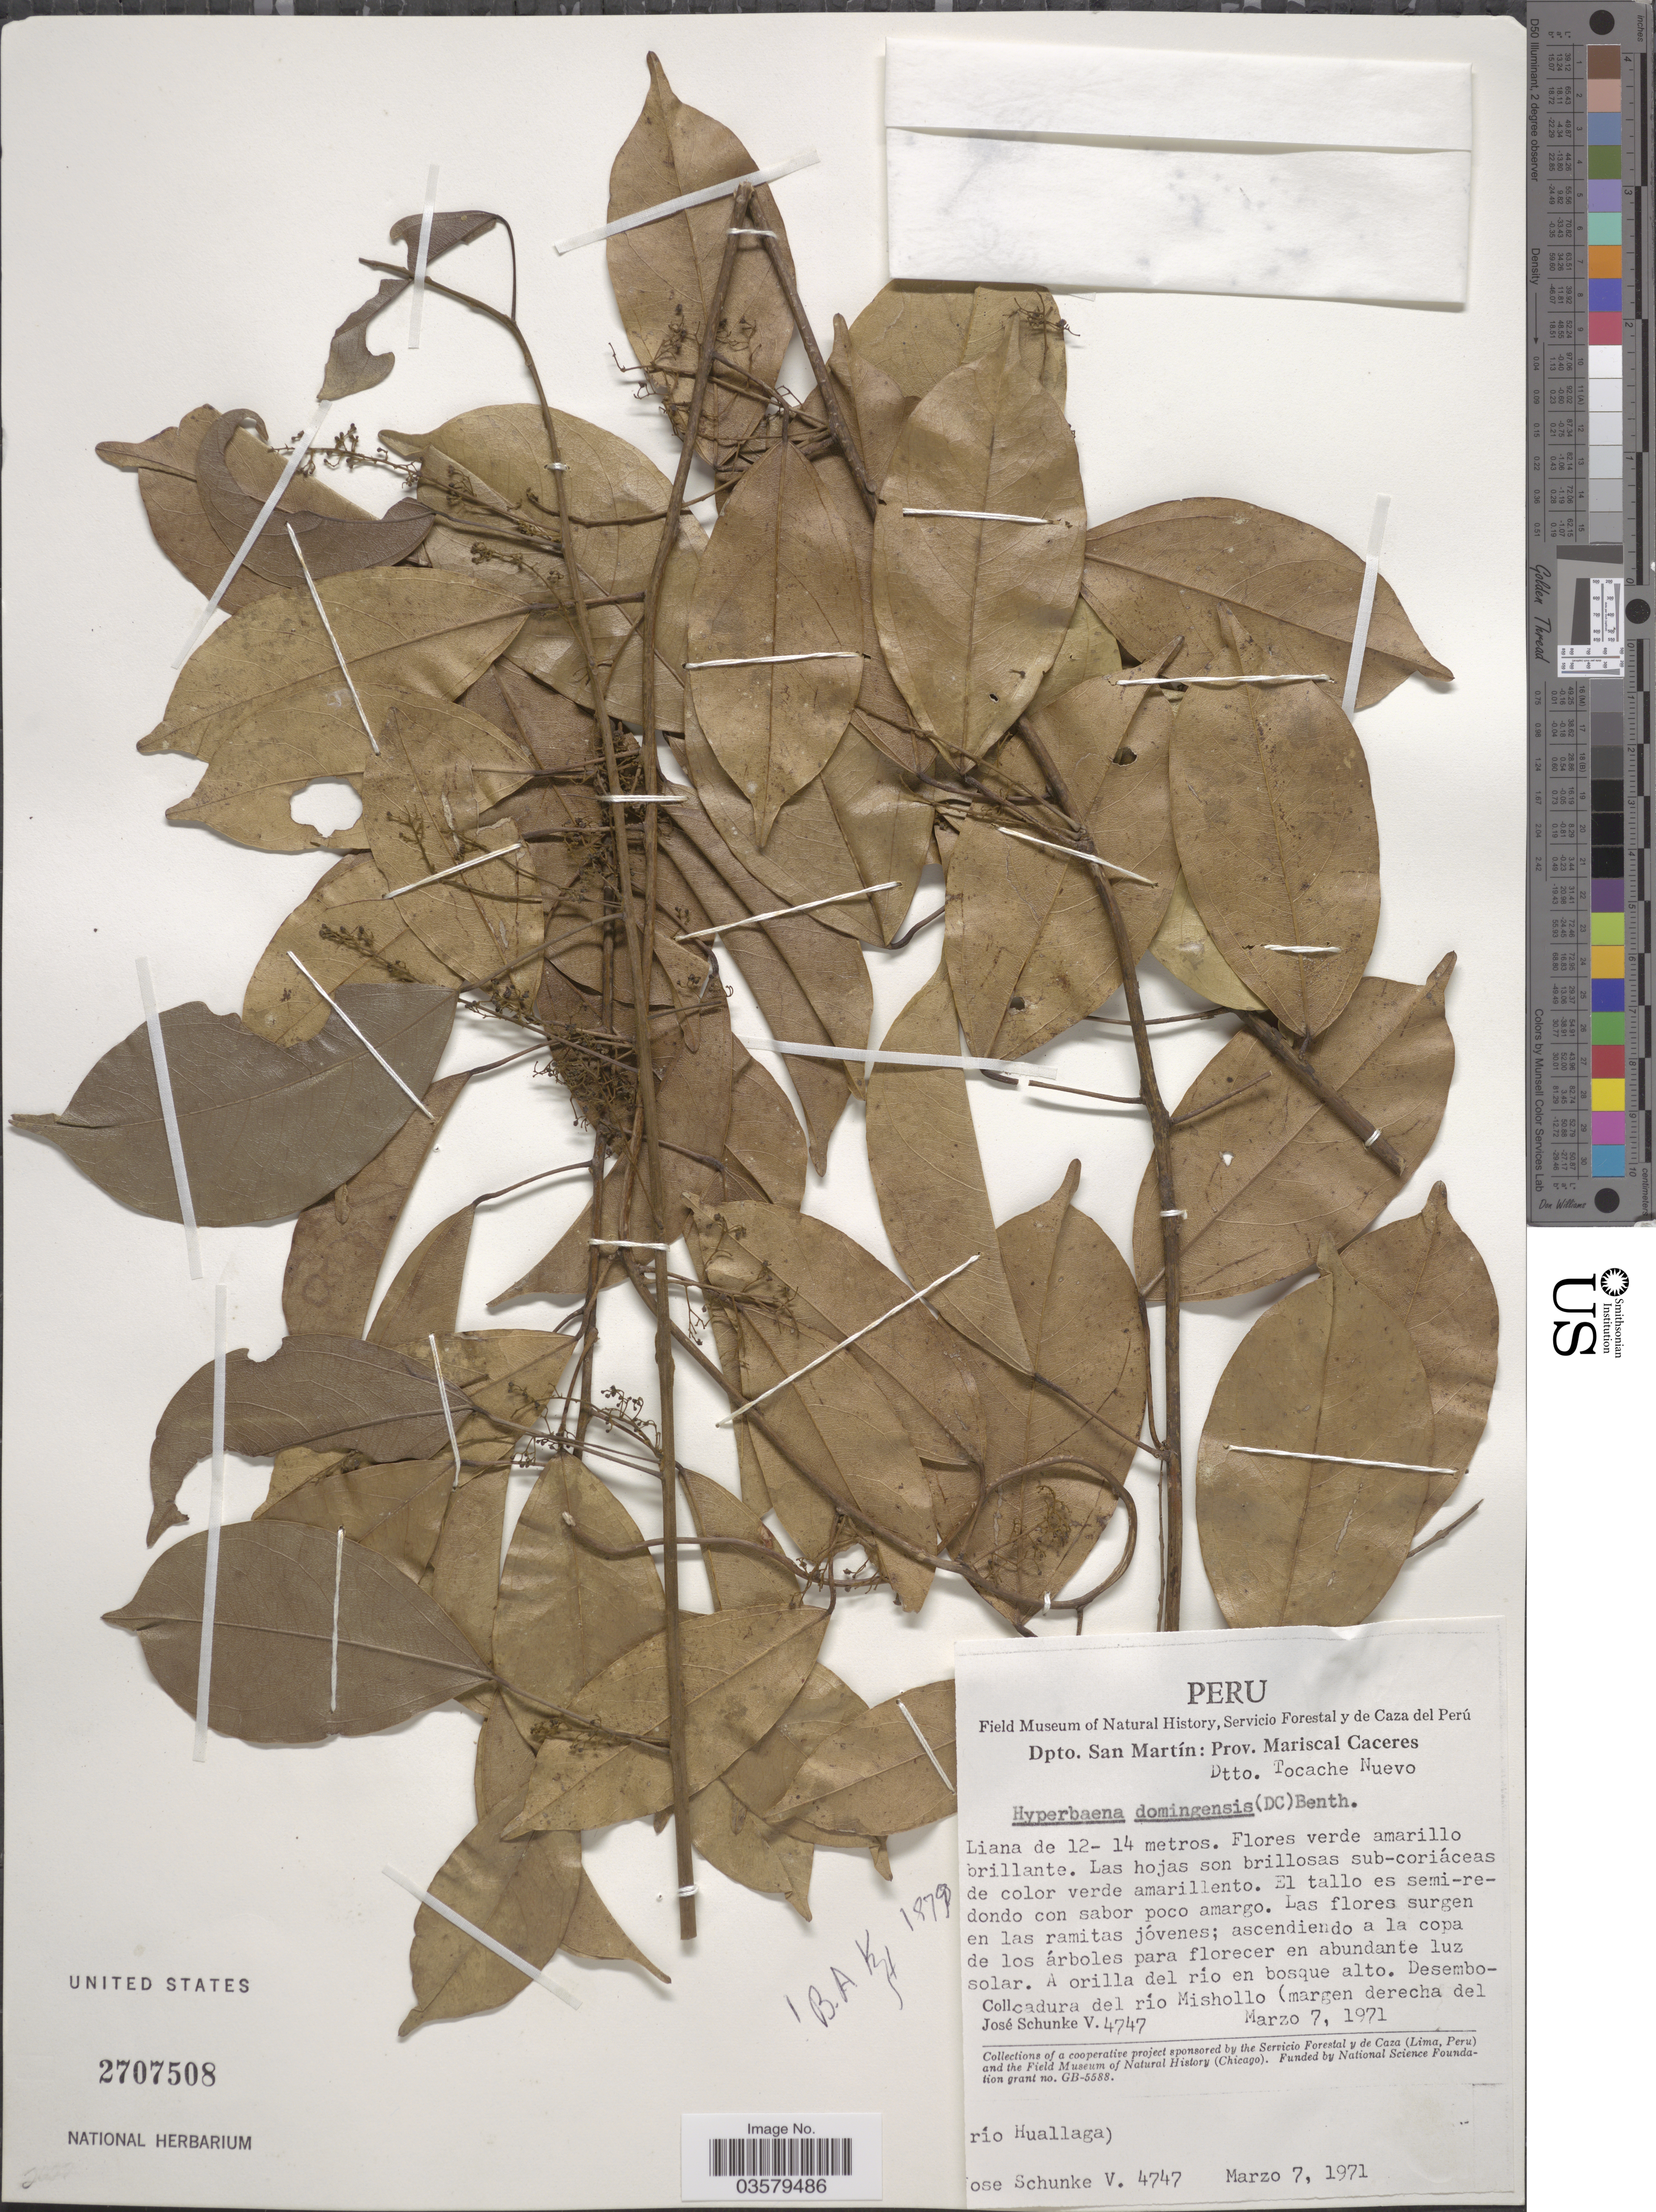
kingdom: Plantae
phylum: Tracheophyta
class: Magnoliopsida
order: Ranunculales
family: Menispermaceae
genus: Hyperbaena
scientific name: Hyperbaena domingensis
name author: (DC.) Benth.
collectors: J. Schunke Vigo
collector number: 4747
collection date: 1971-03-07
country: Peru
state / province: San Martín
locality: Dpto. San Martín: Prov. Mariscal Caceres. Dtto. Tocache Nuevo. Desembocadura del río Mishollo (margen derecha del río Huallaga).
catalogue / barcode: US 2707508